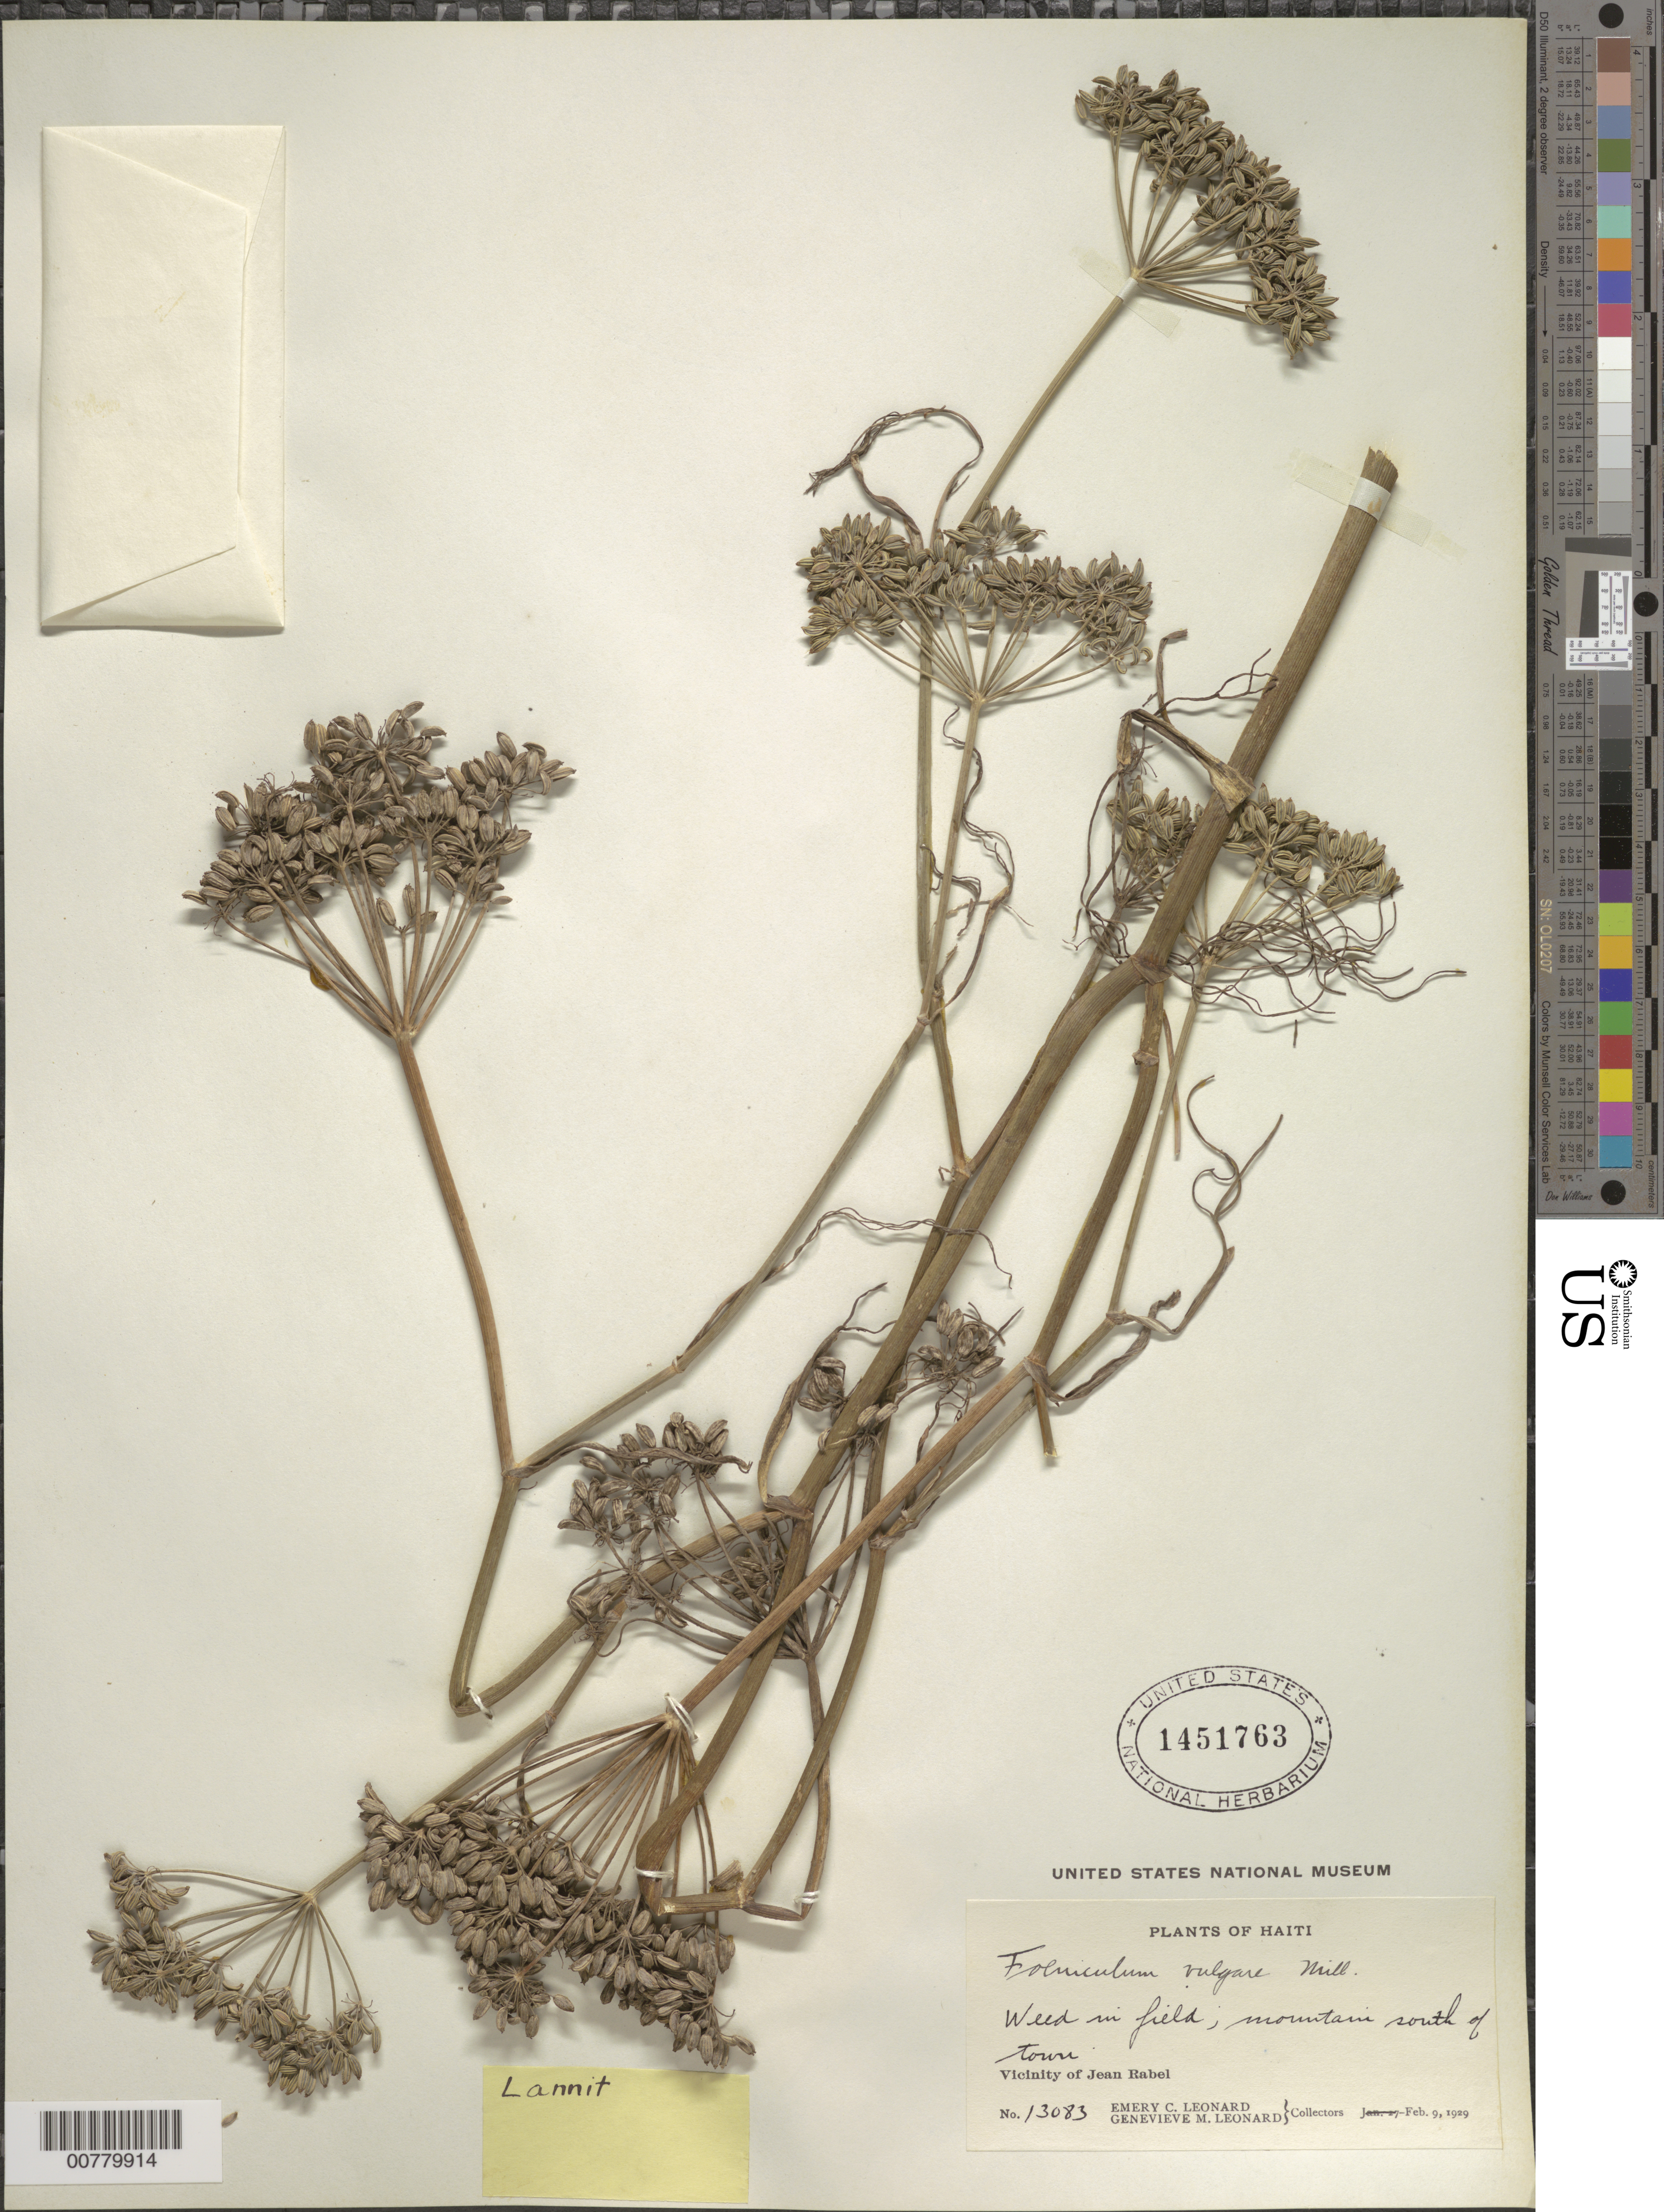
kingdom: Plantae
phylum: Tracheophyta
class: Magnoliopsida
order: Apiales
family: Apiaceae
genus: Foeniculum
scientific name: Foeniculum vulgare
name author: Mill.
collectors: E. C. Leonard & G. M. Leonard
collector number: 13083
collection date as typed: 09 Feb 1929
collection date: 1929-02-09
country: Haiti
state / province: Nord-Ouest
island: Hispaniola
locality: Vicinity of Jean Rabel, mountain south of town.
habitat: In field.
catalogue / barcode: US 1451763